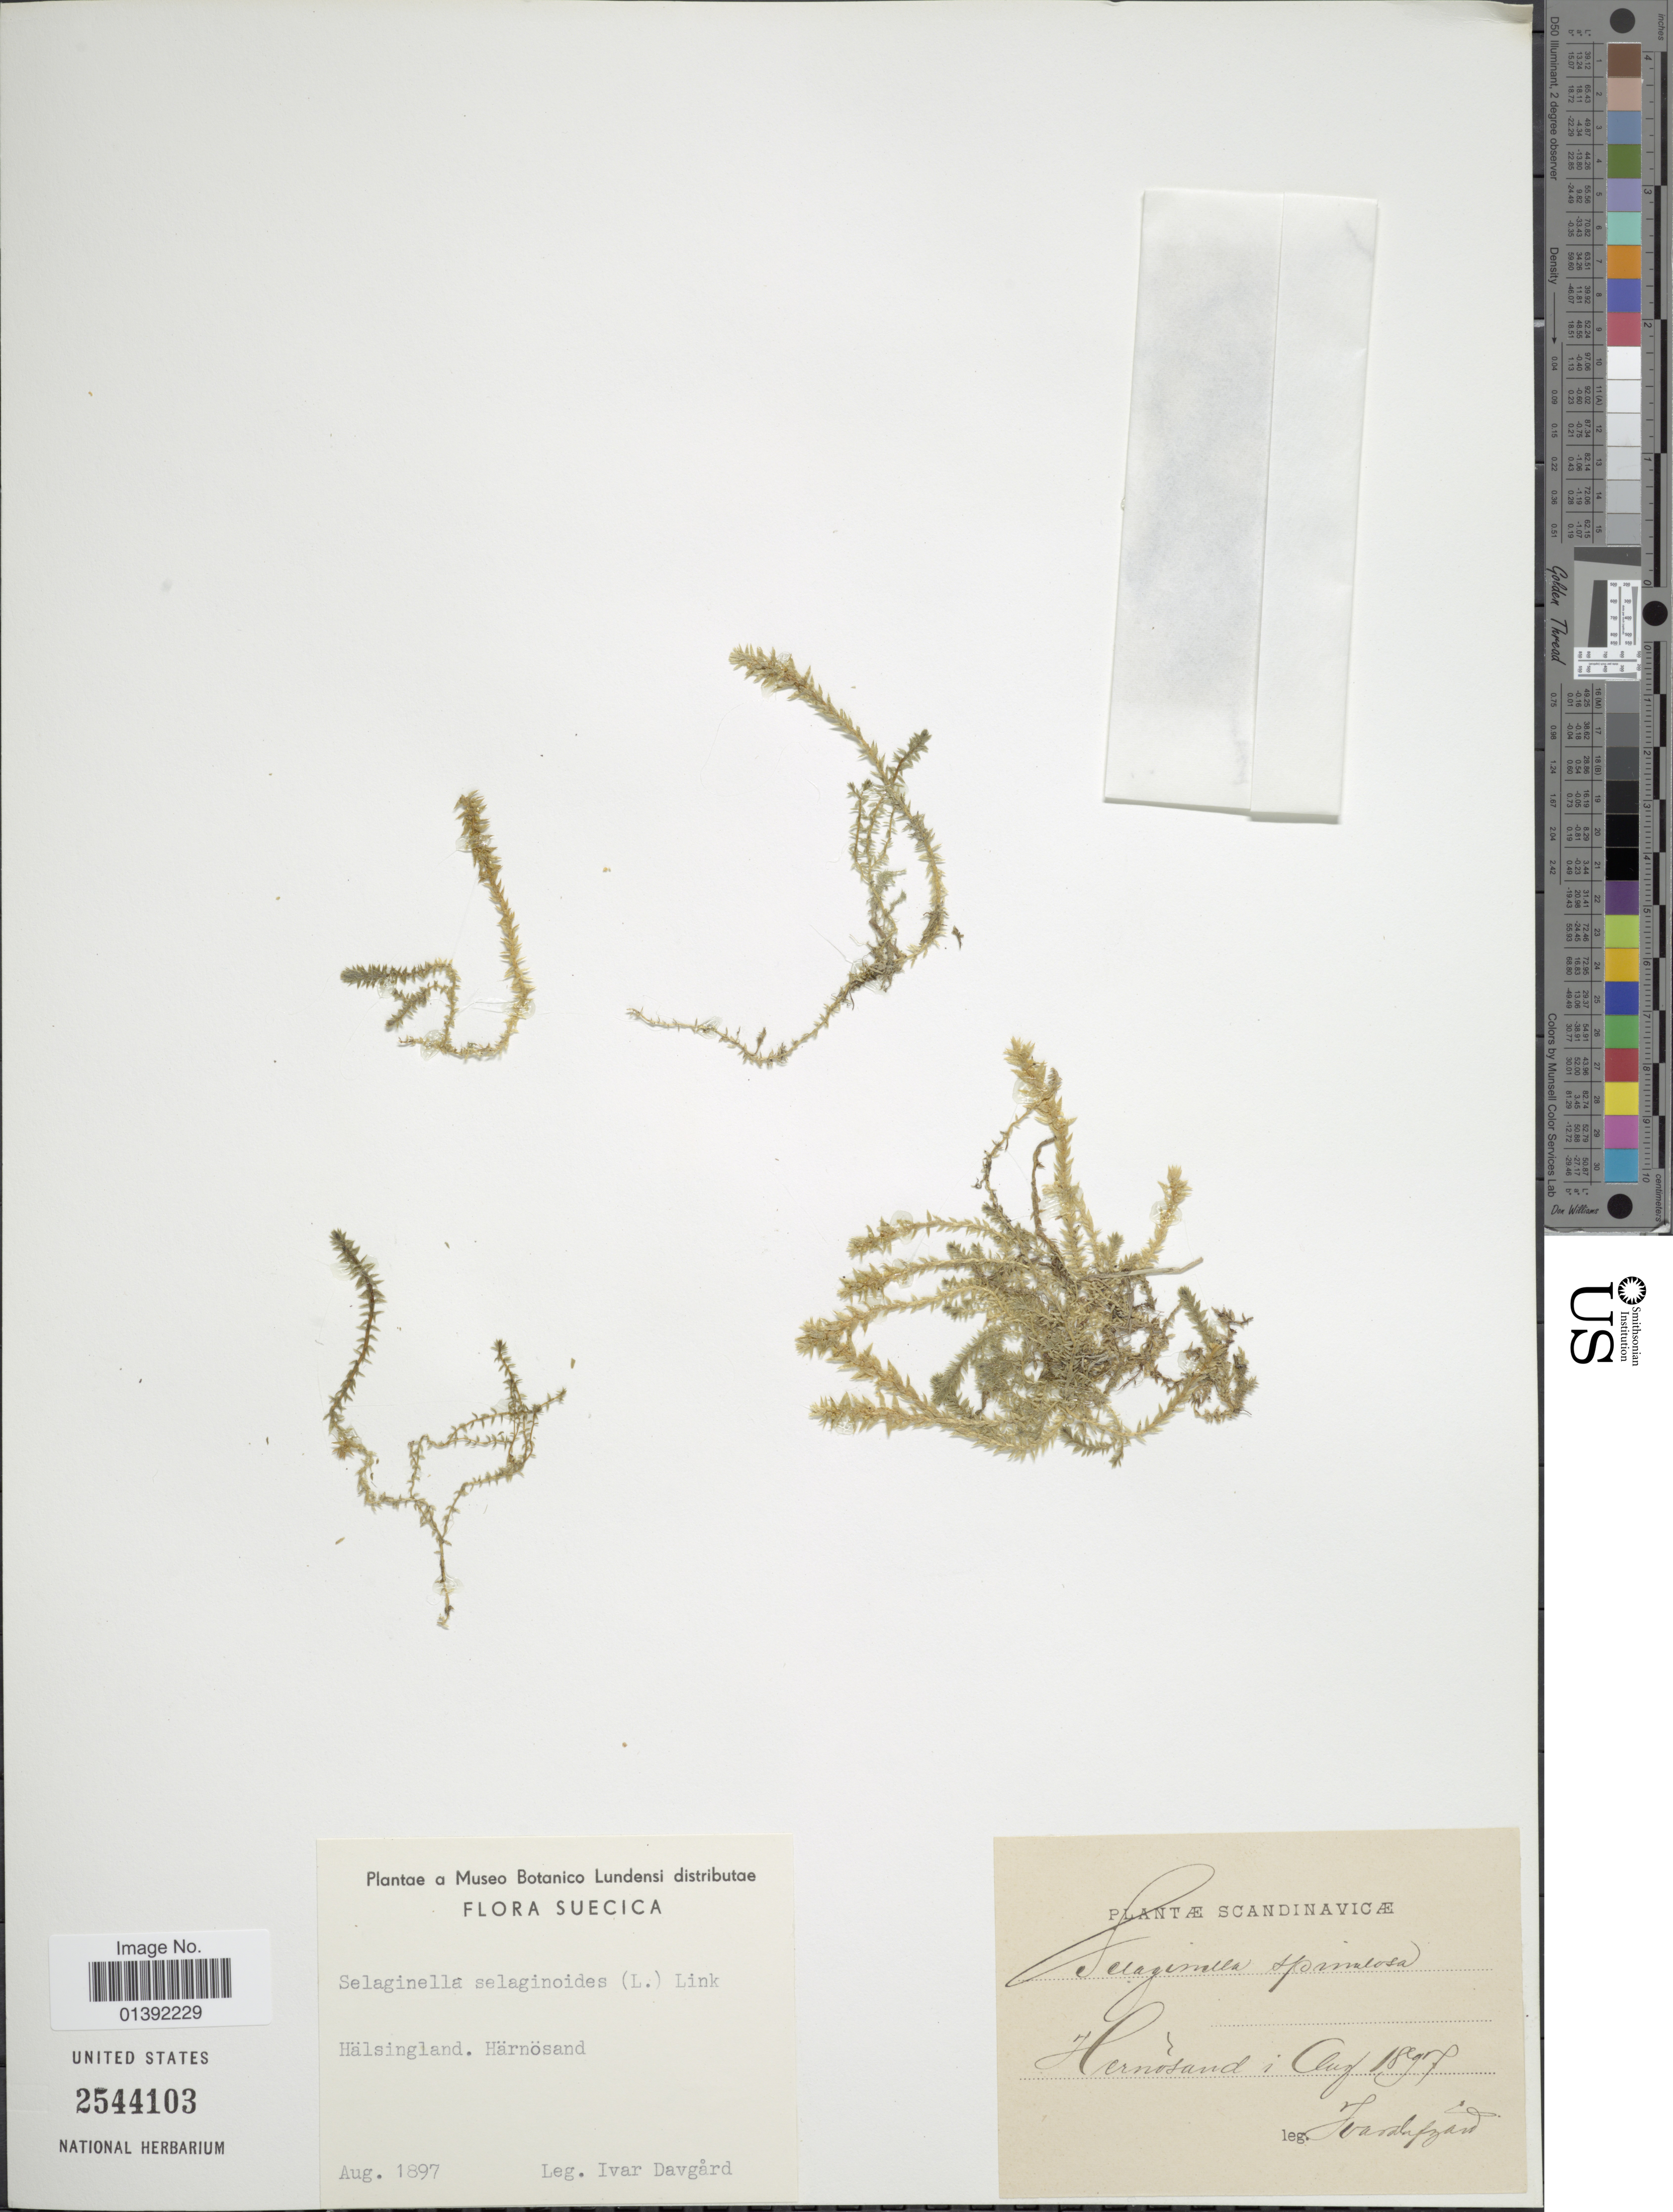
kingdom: Plantae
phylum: Tracheophyta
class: Lycopodiopsida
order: Selaginellales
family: Selaginellaceae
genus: Selaginella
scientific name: Selaginella selaginoides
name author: (L.) Link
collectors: I. Davgård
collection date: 1897-08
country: Sweden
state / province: Gavleborg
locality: Hälsingland, Härnosand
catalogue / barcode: US 2544103